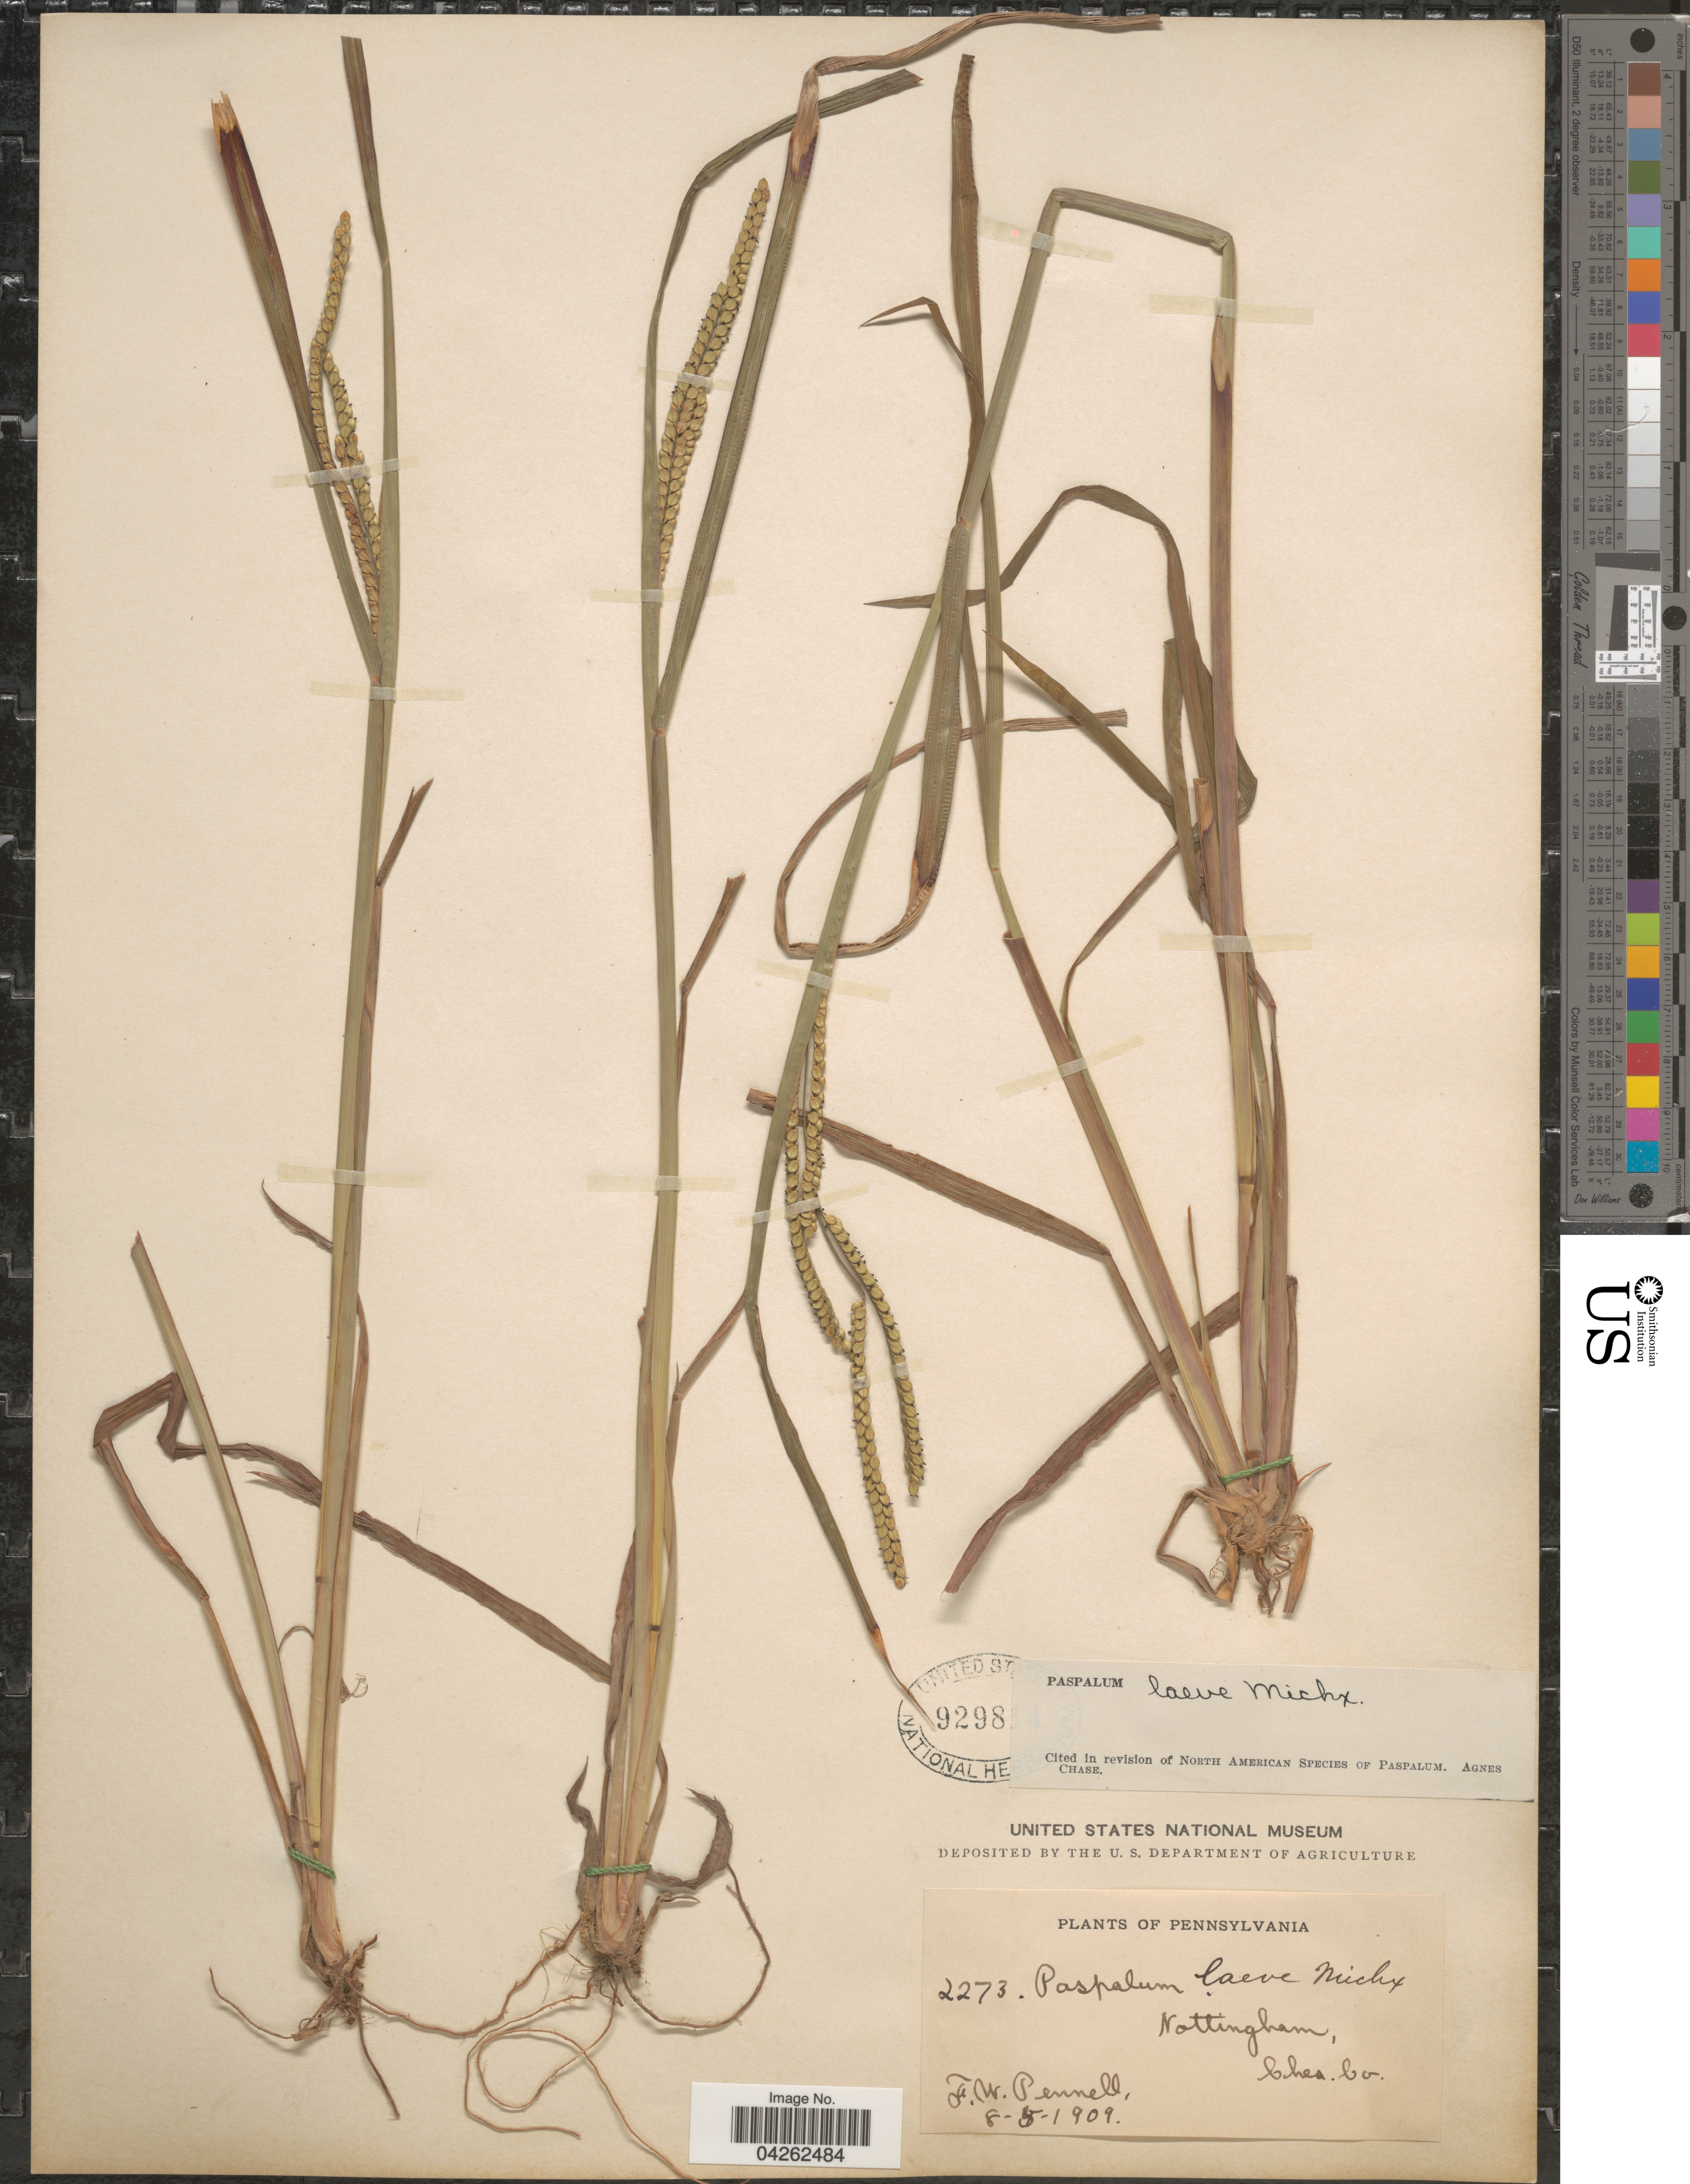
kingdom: Plantae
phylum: Tracheophyta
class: Liliopsida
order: Poales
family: Poaceae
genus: Paspalum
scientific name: Paspalum laeve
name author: Michx.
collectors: F. W. Pennell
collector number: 2273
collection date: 1909-08-05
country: United States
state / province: Pennsylvania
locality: Nottingham, Chea Co.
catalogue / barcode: US 929814